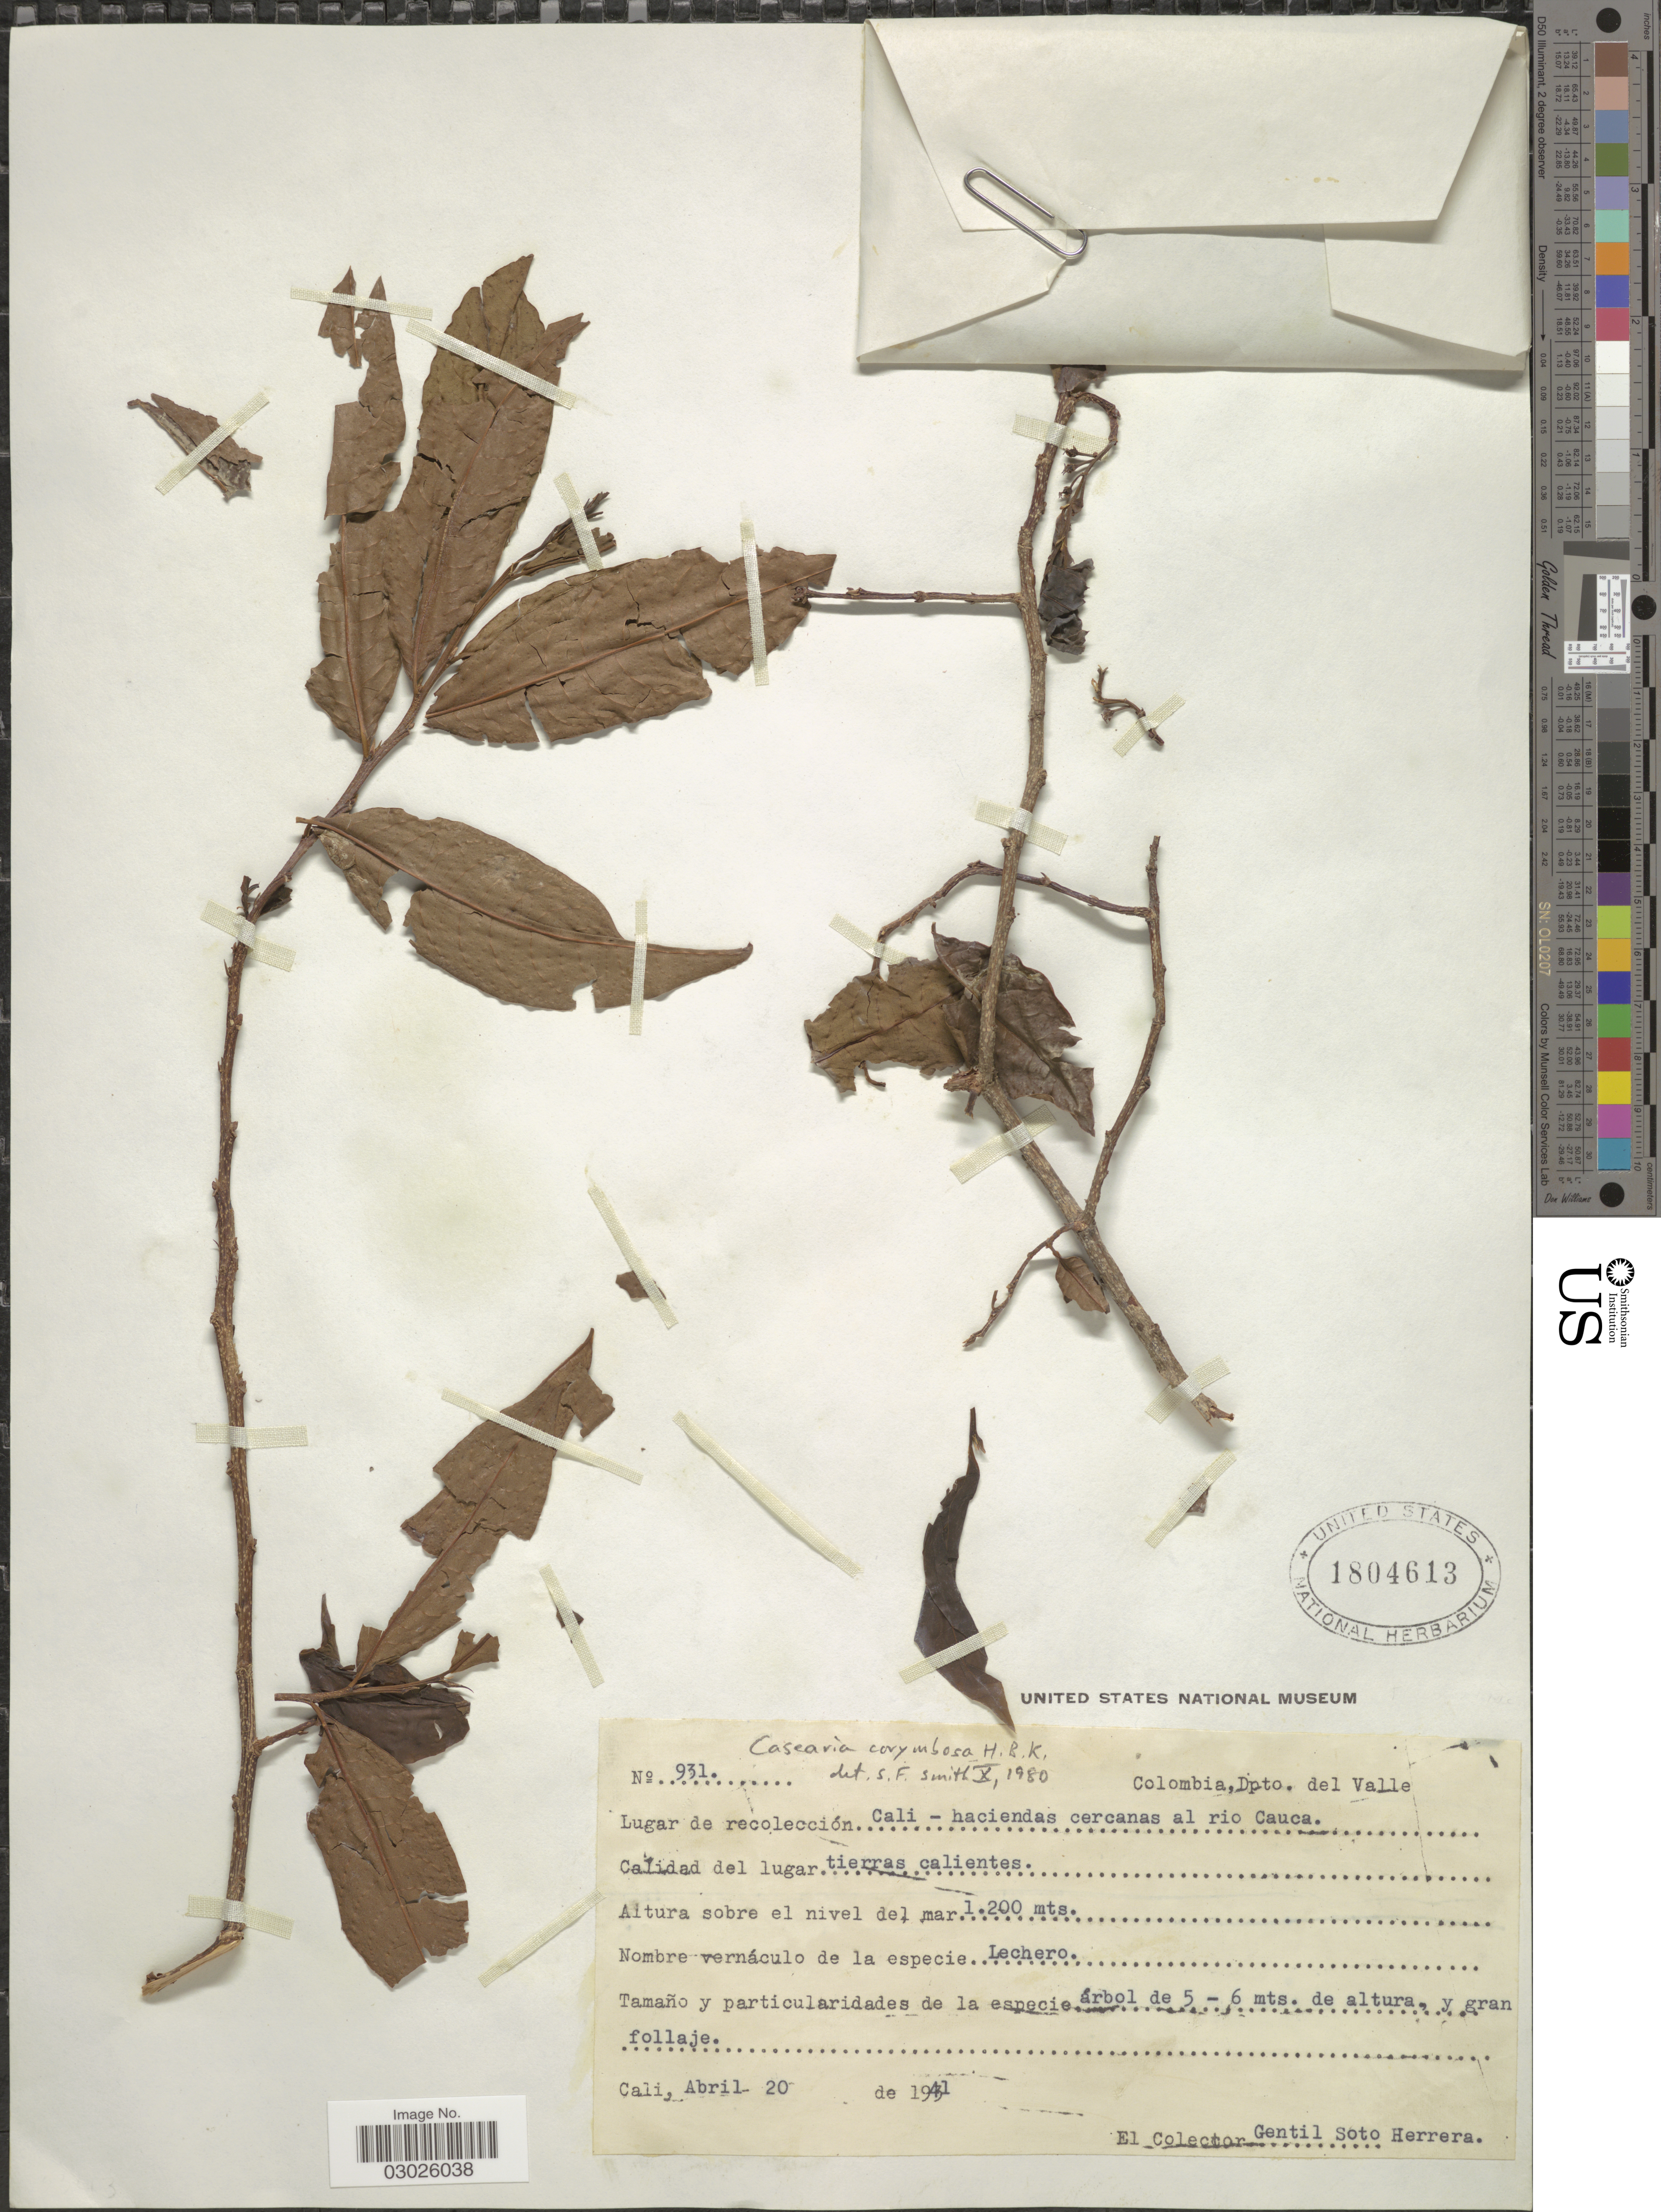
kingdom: Plantae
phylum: Tracheophyta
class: Magnoliopsida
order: Malpighiales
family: Salicaceae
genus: Casearia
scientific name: Casearia corymbosa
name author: Kunth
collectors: G. Soto Herrera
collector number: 931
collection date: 1941-04-20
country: Colombia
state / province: Valle del Cauca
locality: Dpto. del Valle. Cali - haciendas cercanas al rio Cauca.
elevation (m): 1200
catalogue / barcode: US 1804613